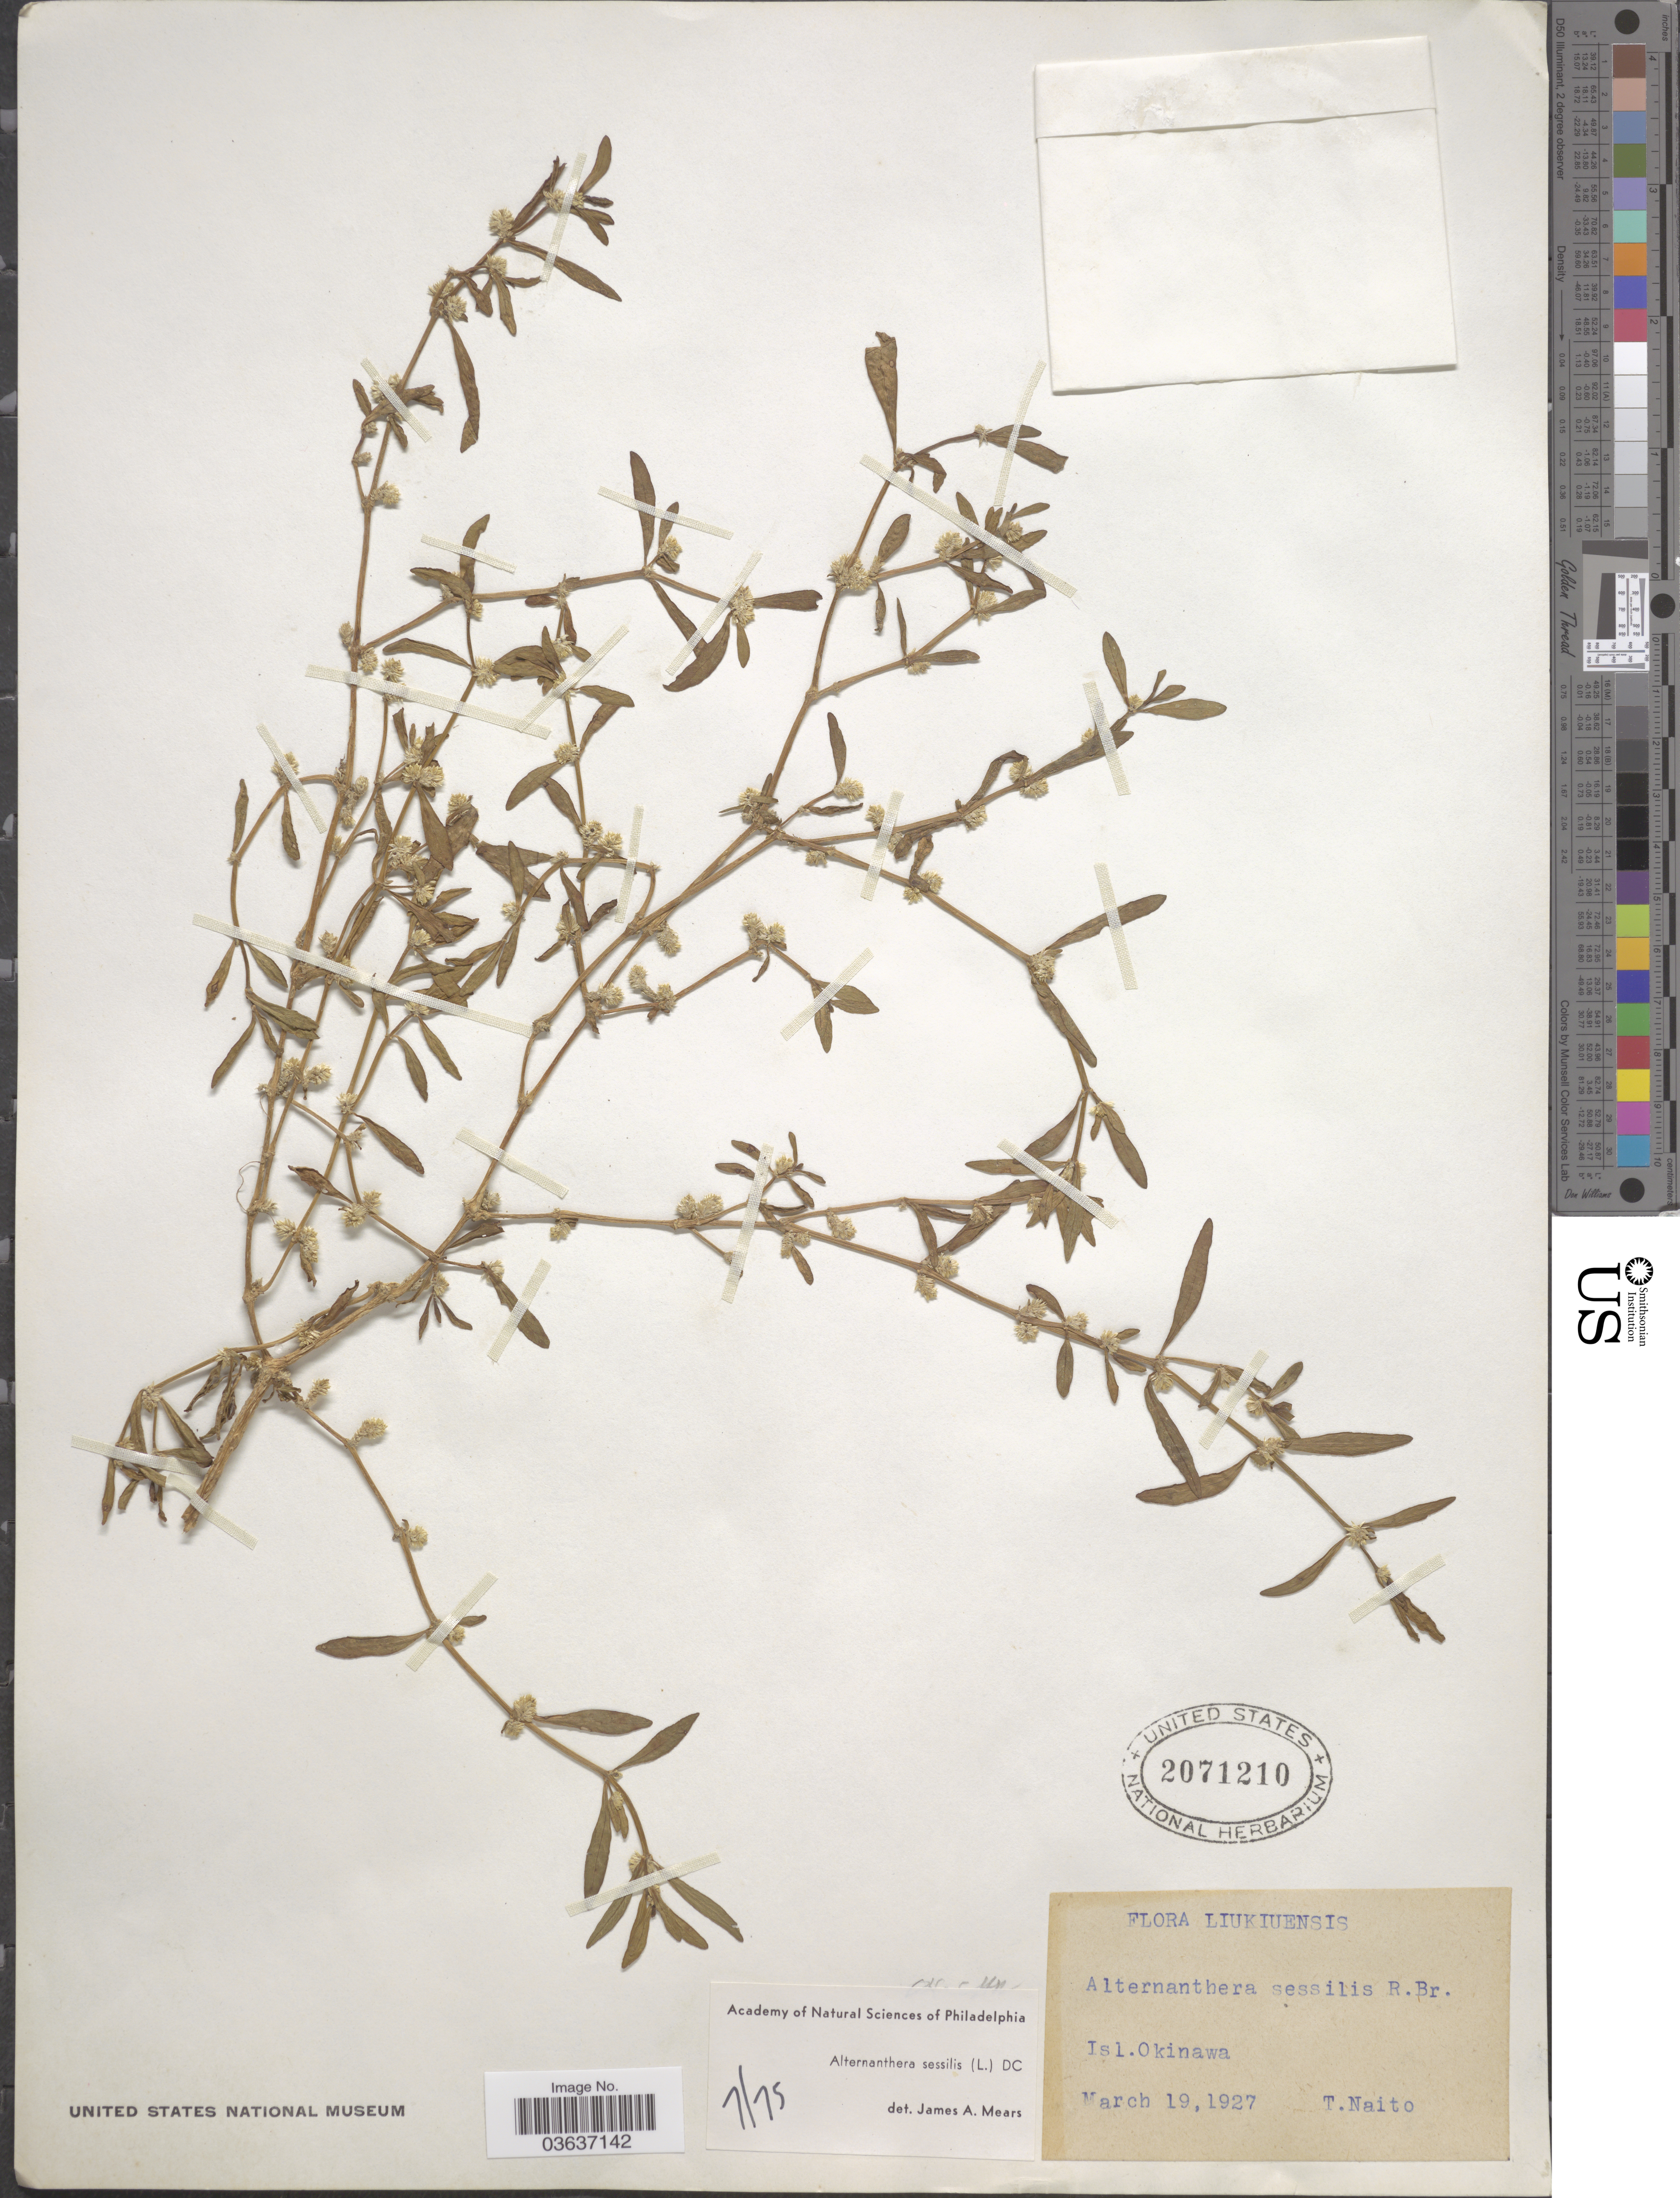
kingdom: Plantae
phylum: Tracheophyta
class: Magnoliopsida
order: Caryophyllales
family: Amaranthaceae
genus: Alternanthera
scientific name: Alternanthera sessilis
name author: (L.) DC.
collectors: T. Naito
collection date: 1927-03-19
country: Japan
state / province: Okinawa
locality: Liukiuensis. Isl. Okinawa.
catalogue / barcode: US 2071210